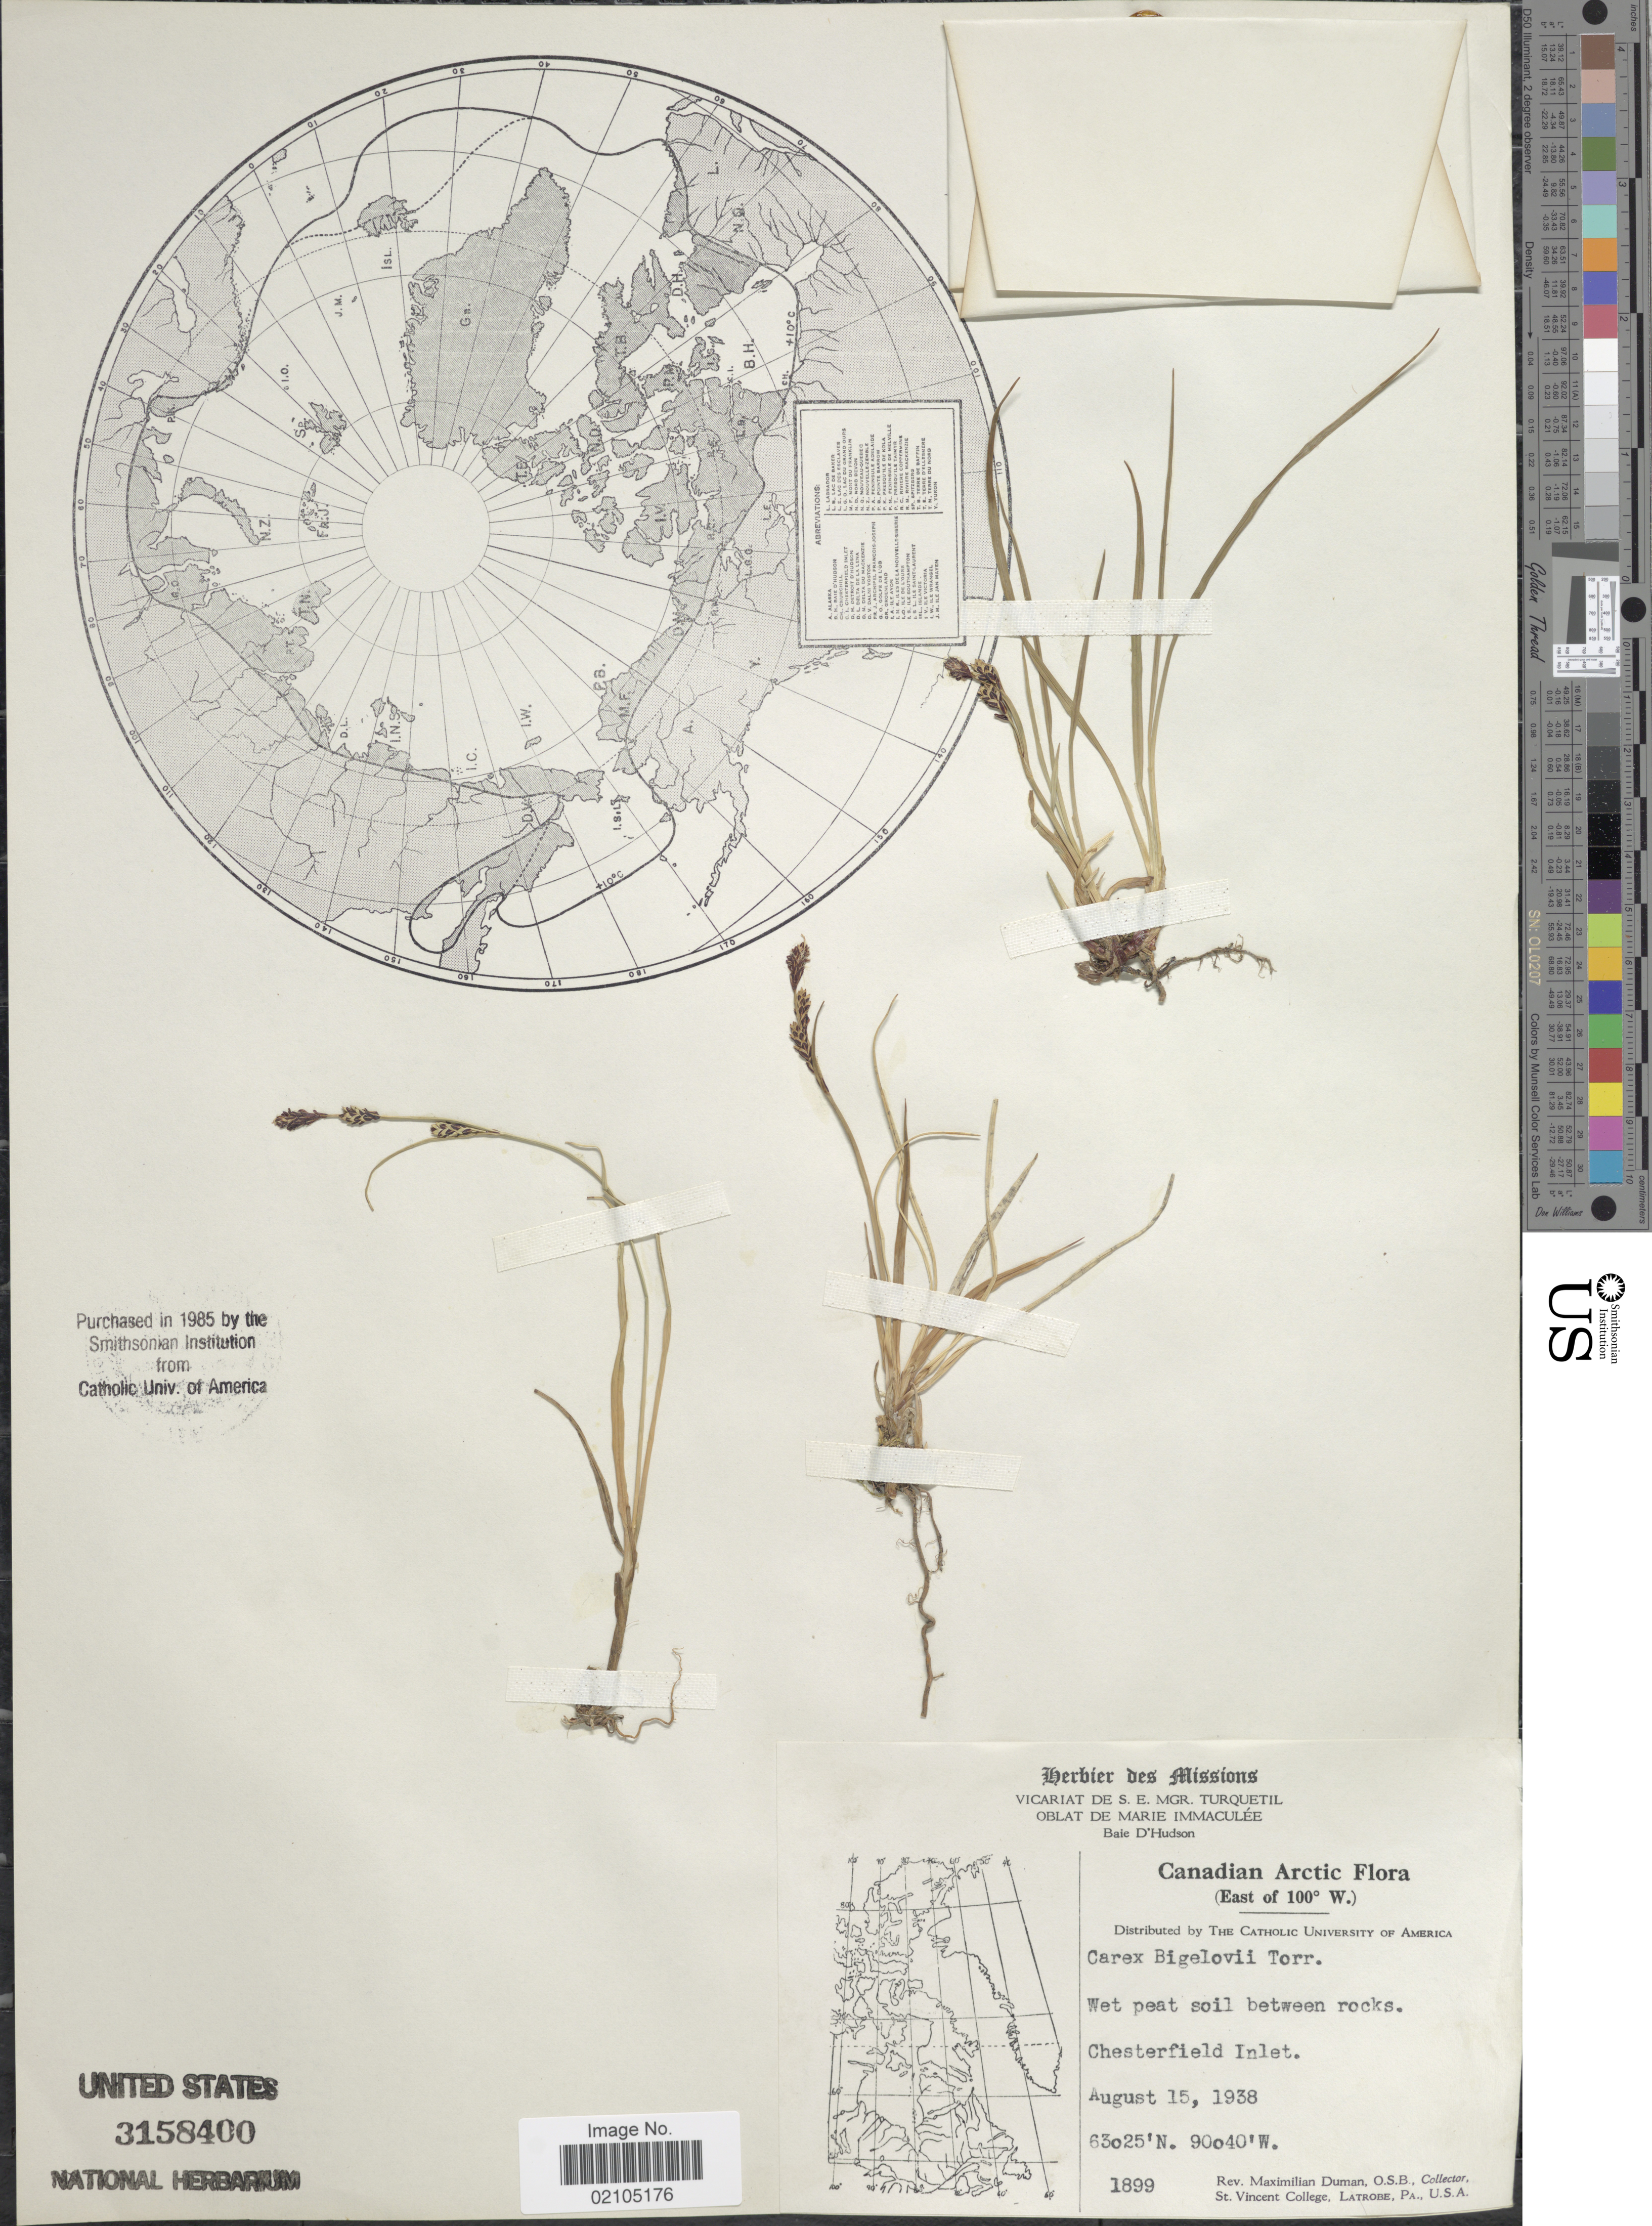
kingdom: Plantae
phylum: Tracheophyta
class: Liliopsida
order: Poales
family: Cyperaceae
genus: Carex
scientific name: Carex bigelowii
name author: Torr. ex Schwein.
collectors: M. Duman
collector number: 1899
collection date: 1938-08-15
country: Canada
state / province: Nunavut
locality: Canadian Arctic (East of 100ºW), West peat soil between rocks. Chesterfield Inlet.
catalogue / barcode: US 3158400